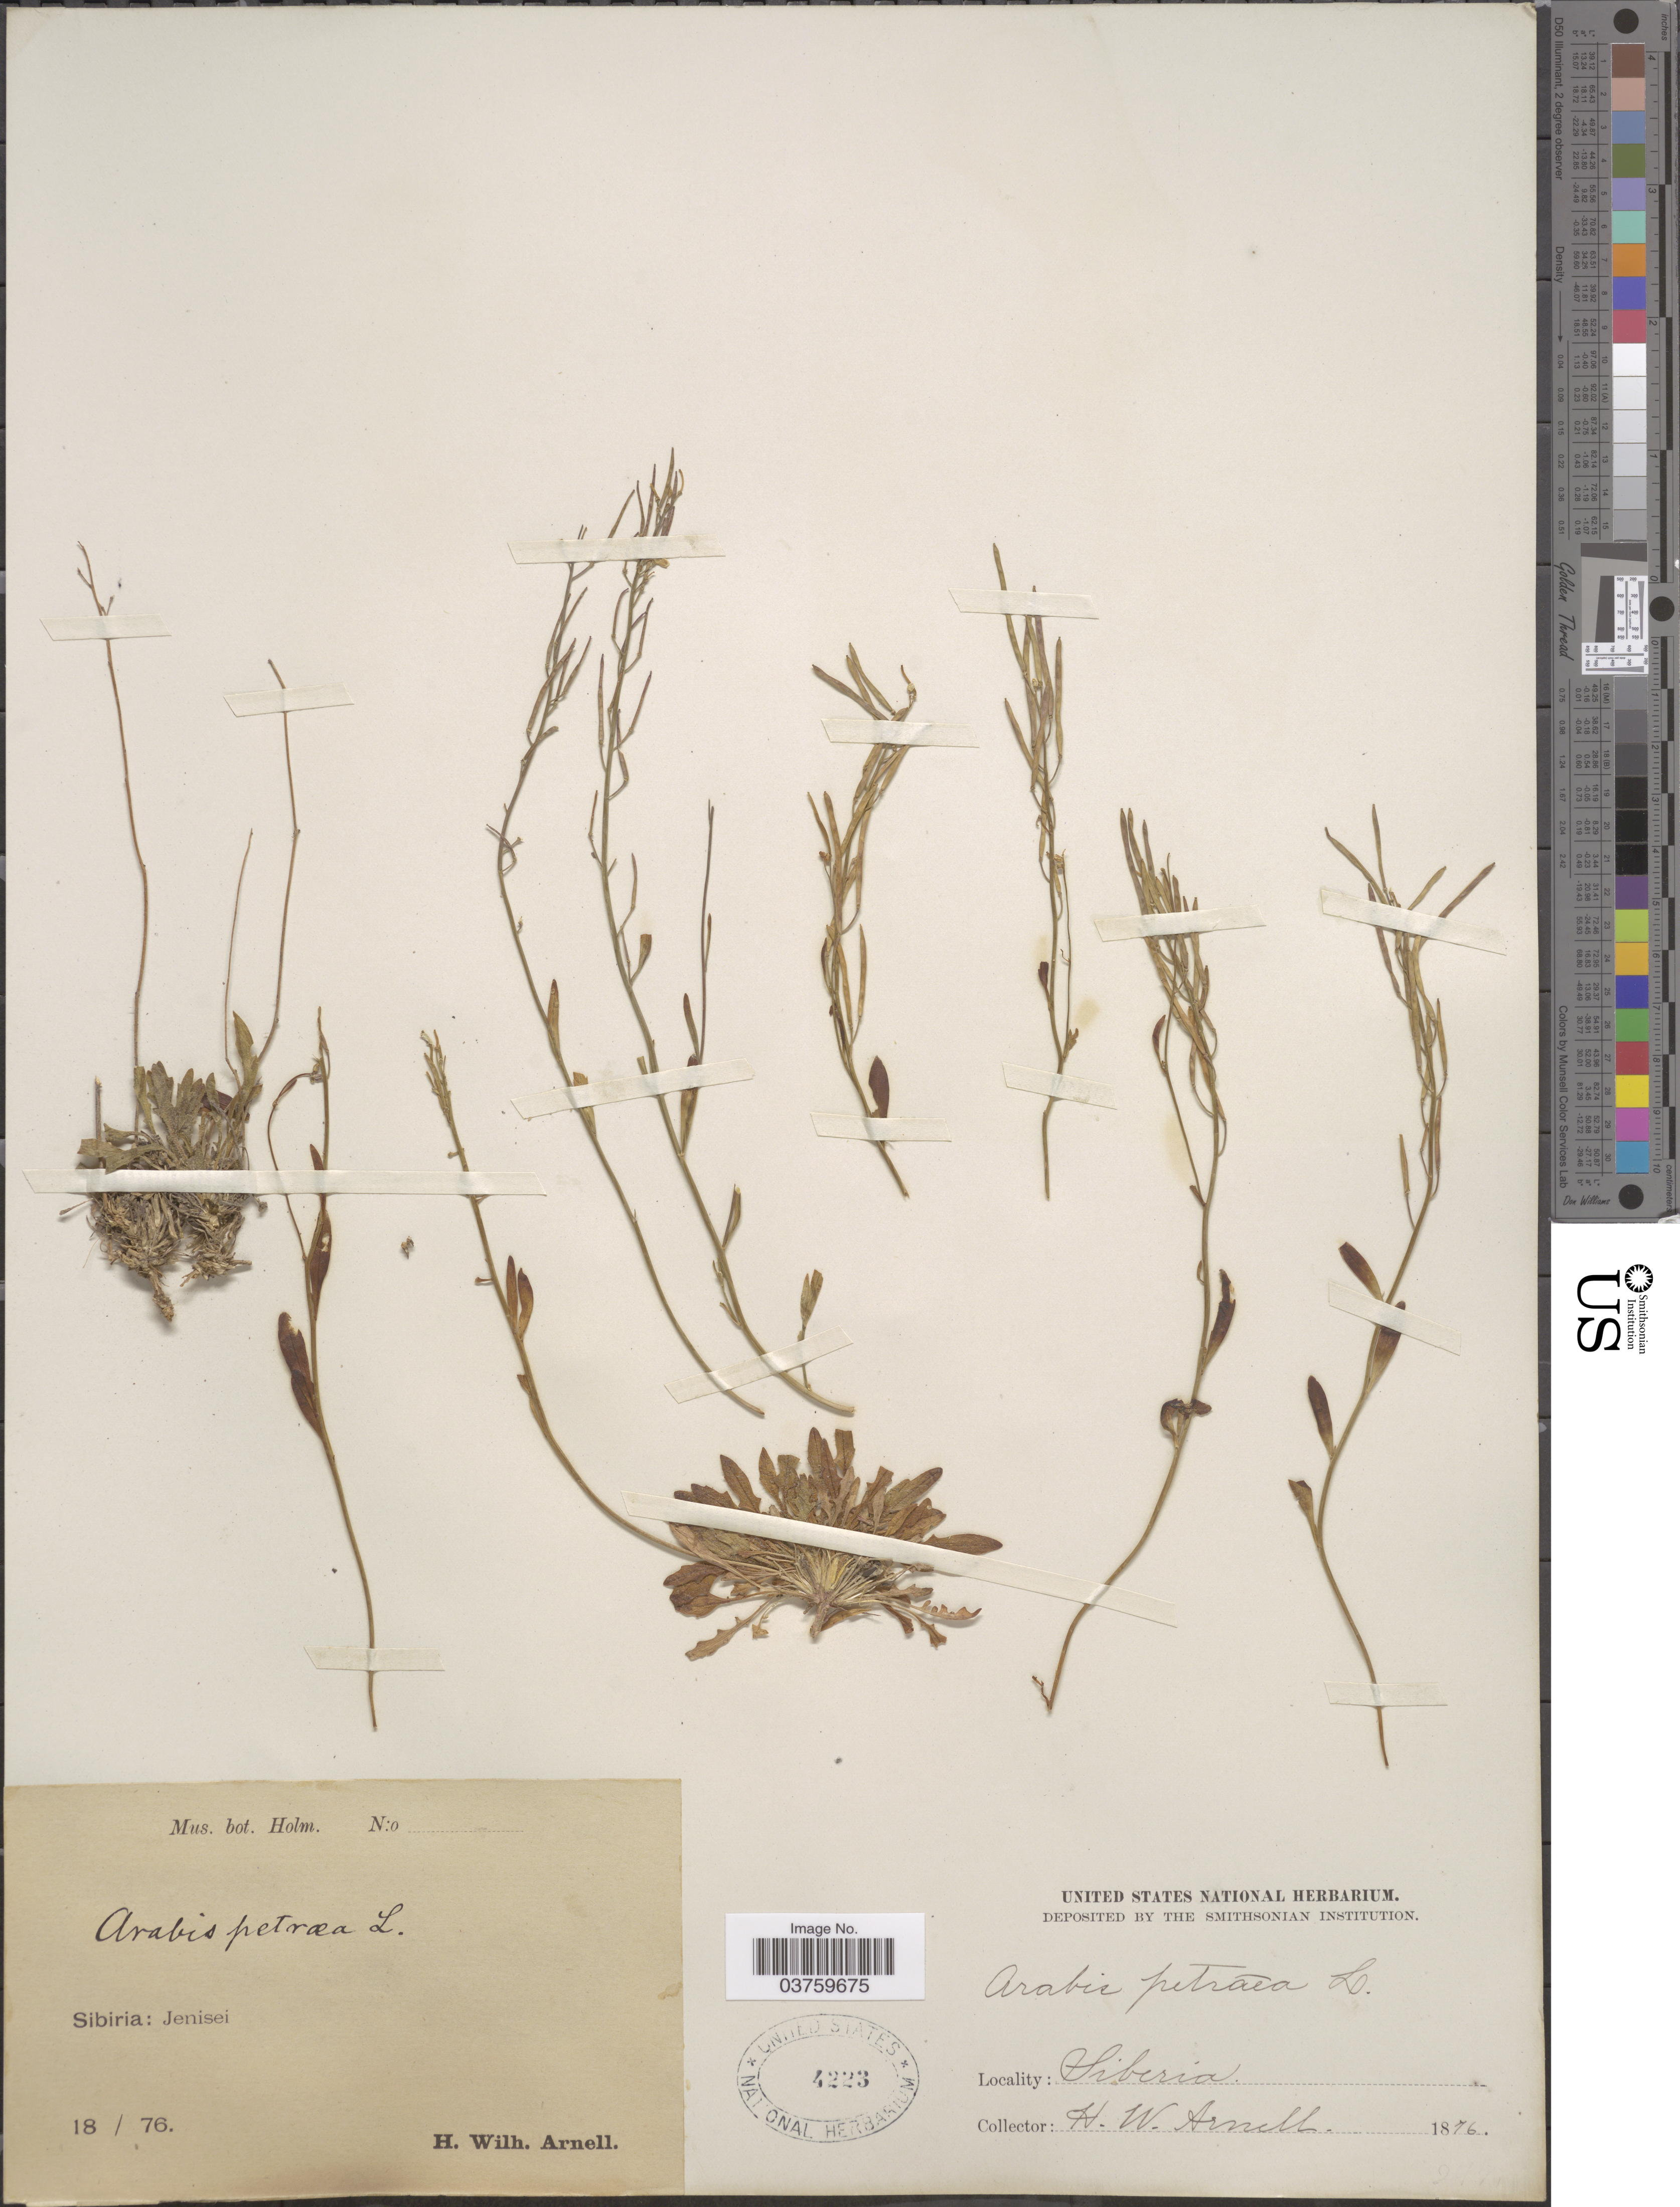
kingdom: Plantae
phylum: Tracheophyta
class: Magnoliopsida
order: Brassicales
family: Brassicaceae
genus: Arabis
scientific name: Arabis petraea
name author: (L.) Lam.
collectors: H. W. Arnell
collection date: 1876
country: Russian Federation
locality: Sibiria: Jenisei.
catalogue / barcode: US 4223